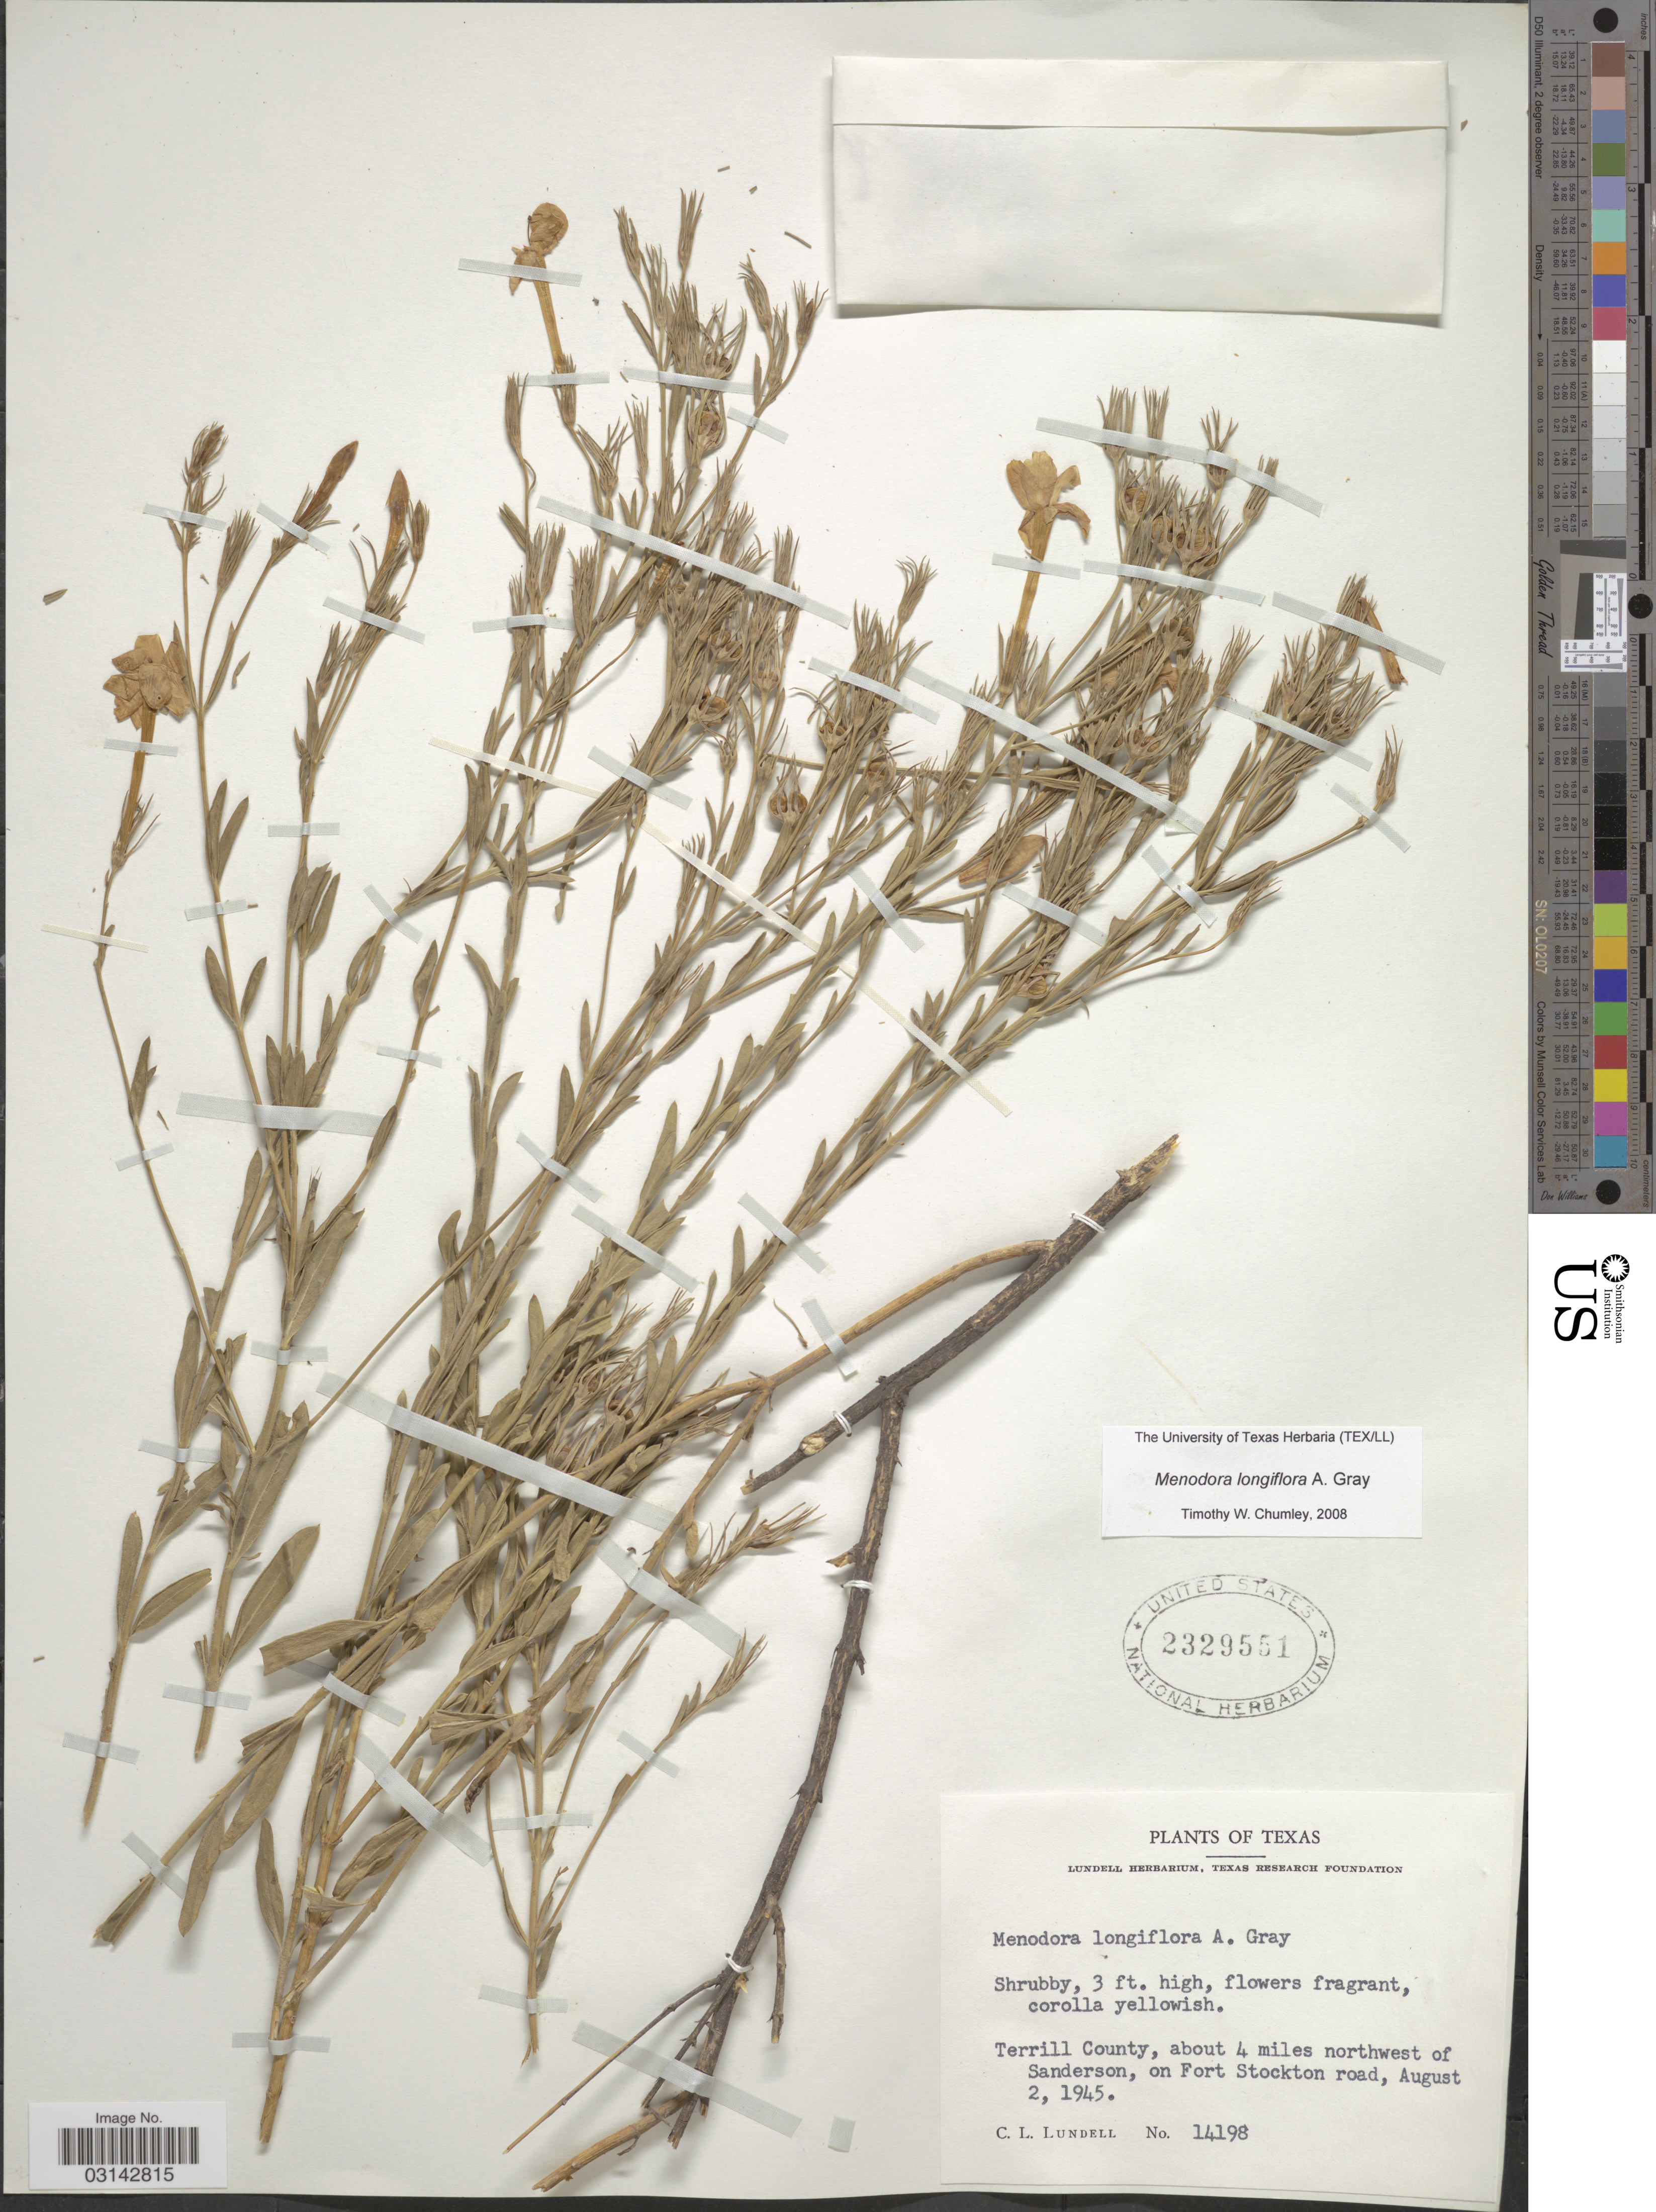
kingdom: Plantae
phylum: Tracheophyta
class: Magnoliopsida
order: Lamiales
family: Oleaceae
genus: Menodora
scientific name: Menodora longiflora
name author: A. Gray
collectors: C. L. Lundell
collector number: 14198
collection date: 1945-08-02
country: United States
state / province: Texas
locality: Terrill County, about 4 miles northwest of Sanderson, on Fort Stockton road.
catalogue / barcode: US 2329551